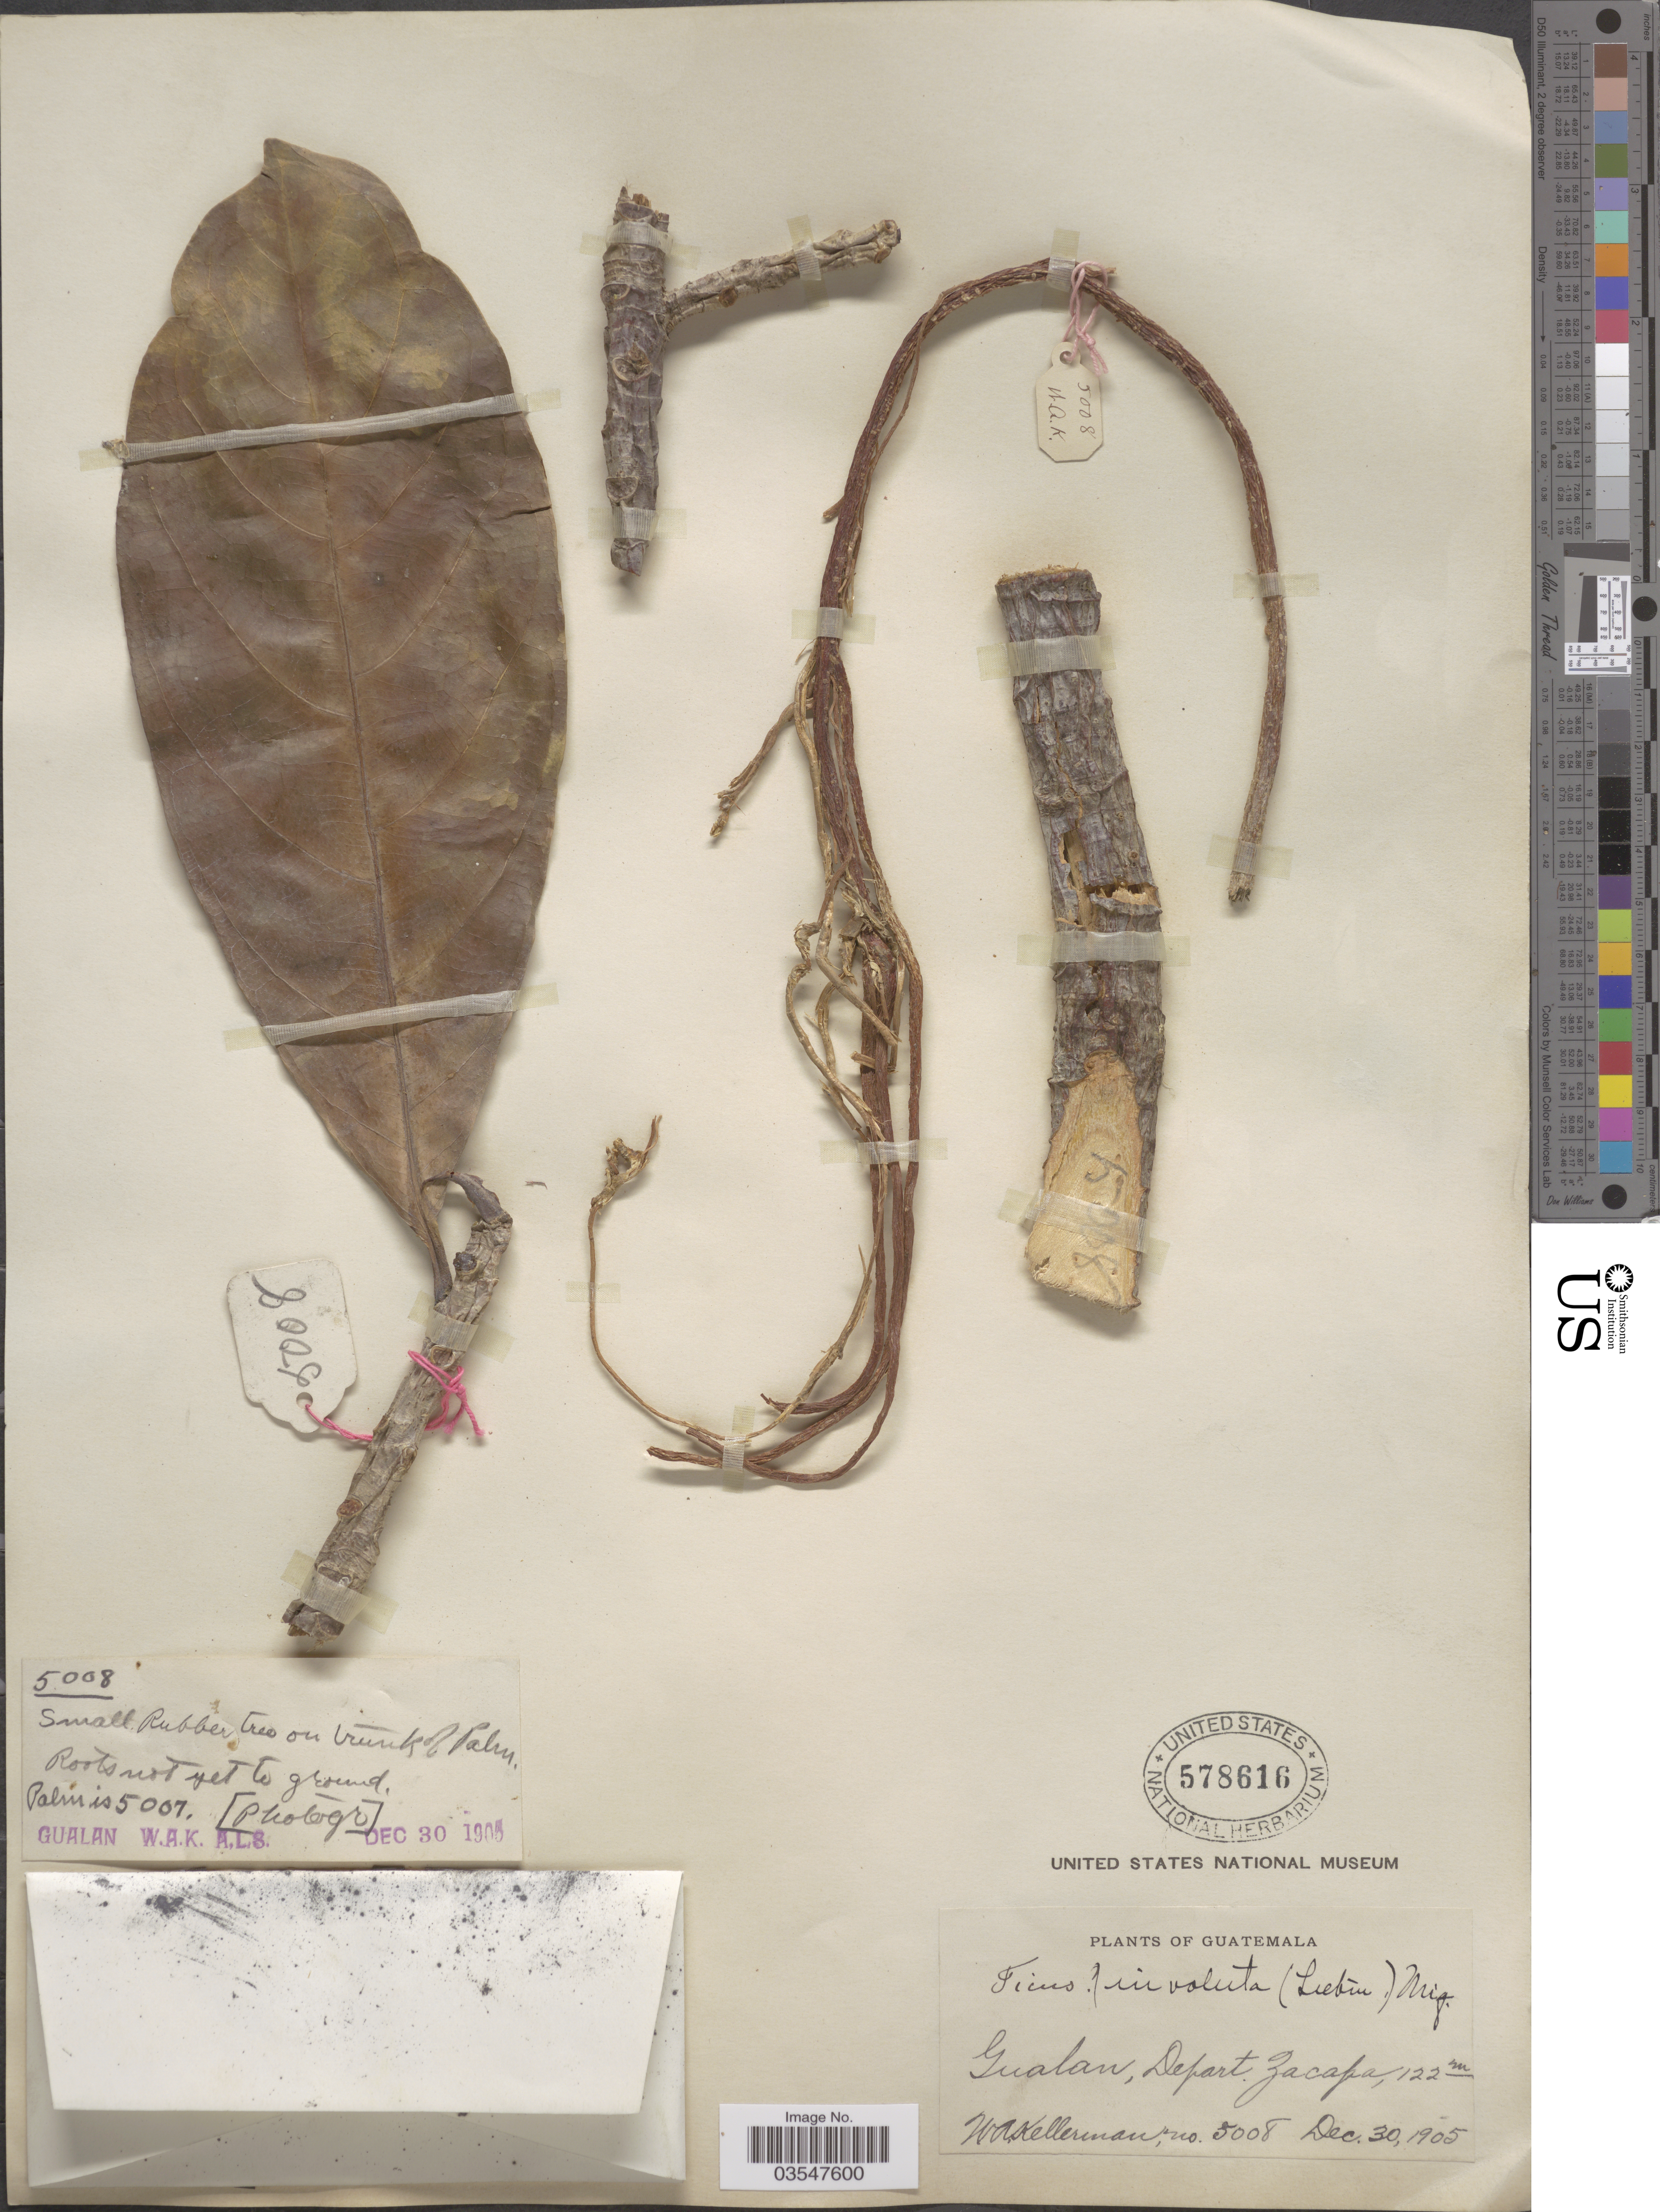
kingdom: Plantae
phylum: Tracheophyta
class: Magnoliopsida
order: Rosales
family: Moraceae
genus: Ficus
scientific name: Ficus obtusifolia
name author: Kunth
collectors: W. Kellerman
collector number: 5008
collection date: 1905-12-30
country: Guatemala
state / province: Zacapa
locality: Gualan, Depart. Zacapan.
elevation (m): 122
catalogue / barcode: US 578616